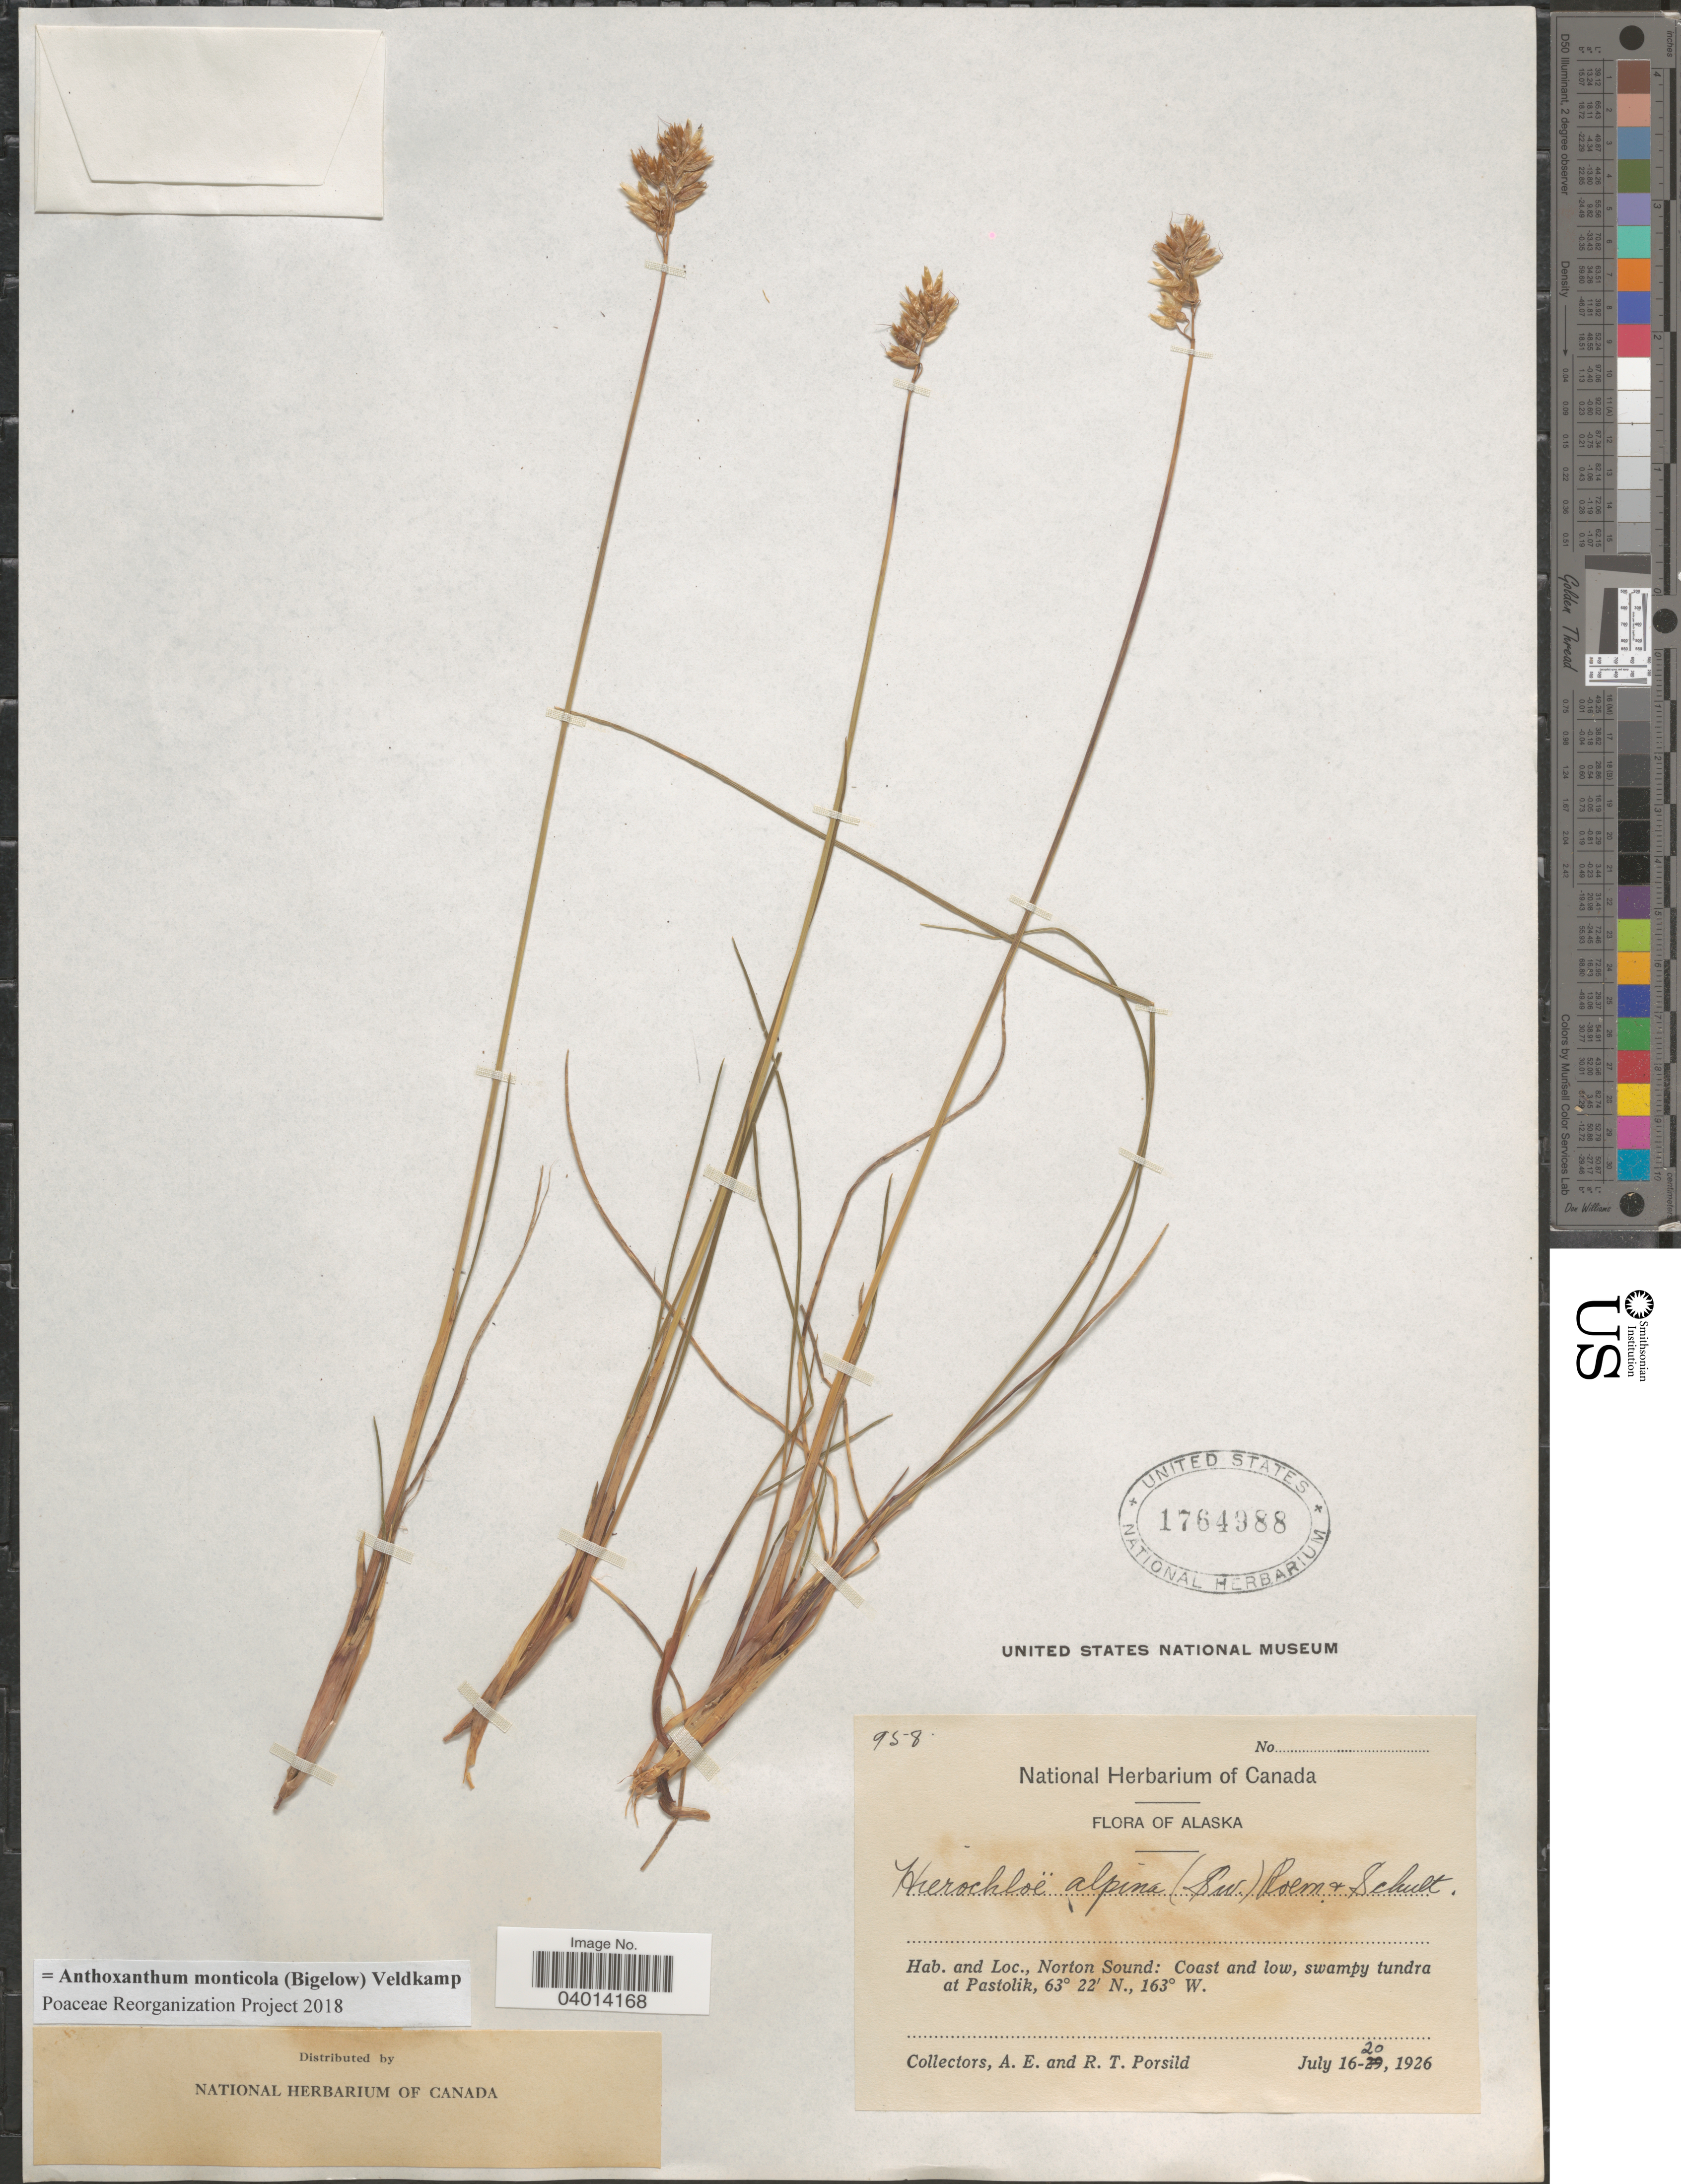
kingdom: Plantae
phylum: Tracheophyta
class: Liliopsida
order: Poales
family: Poaceae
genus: Anthoxanthum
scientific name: Anthoxanthum monticola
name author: (Bigelow) Veldkamp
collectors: A. E. Porsild & R. T. Porsild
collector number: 958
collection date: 1926-07-16/1926-07-20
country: United States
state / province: Alaska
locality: Norton Sound: Coast and low, swampy tundra at Pastolik.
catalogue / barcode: US 1764988